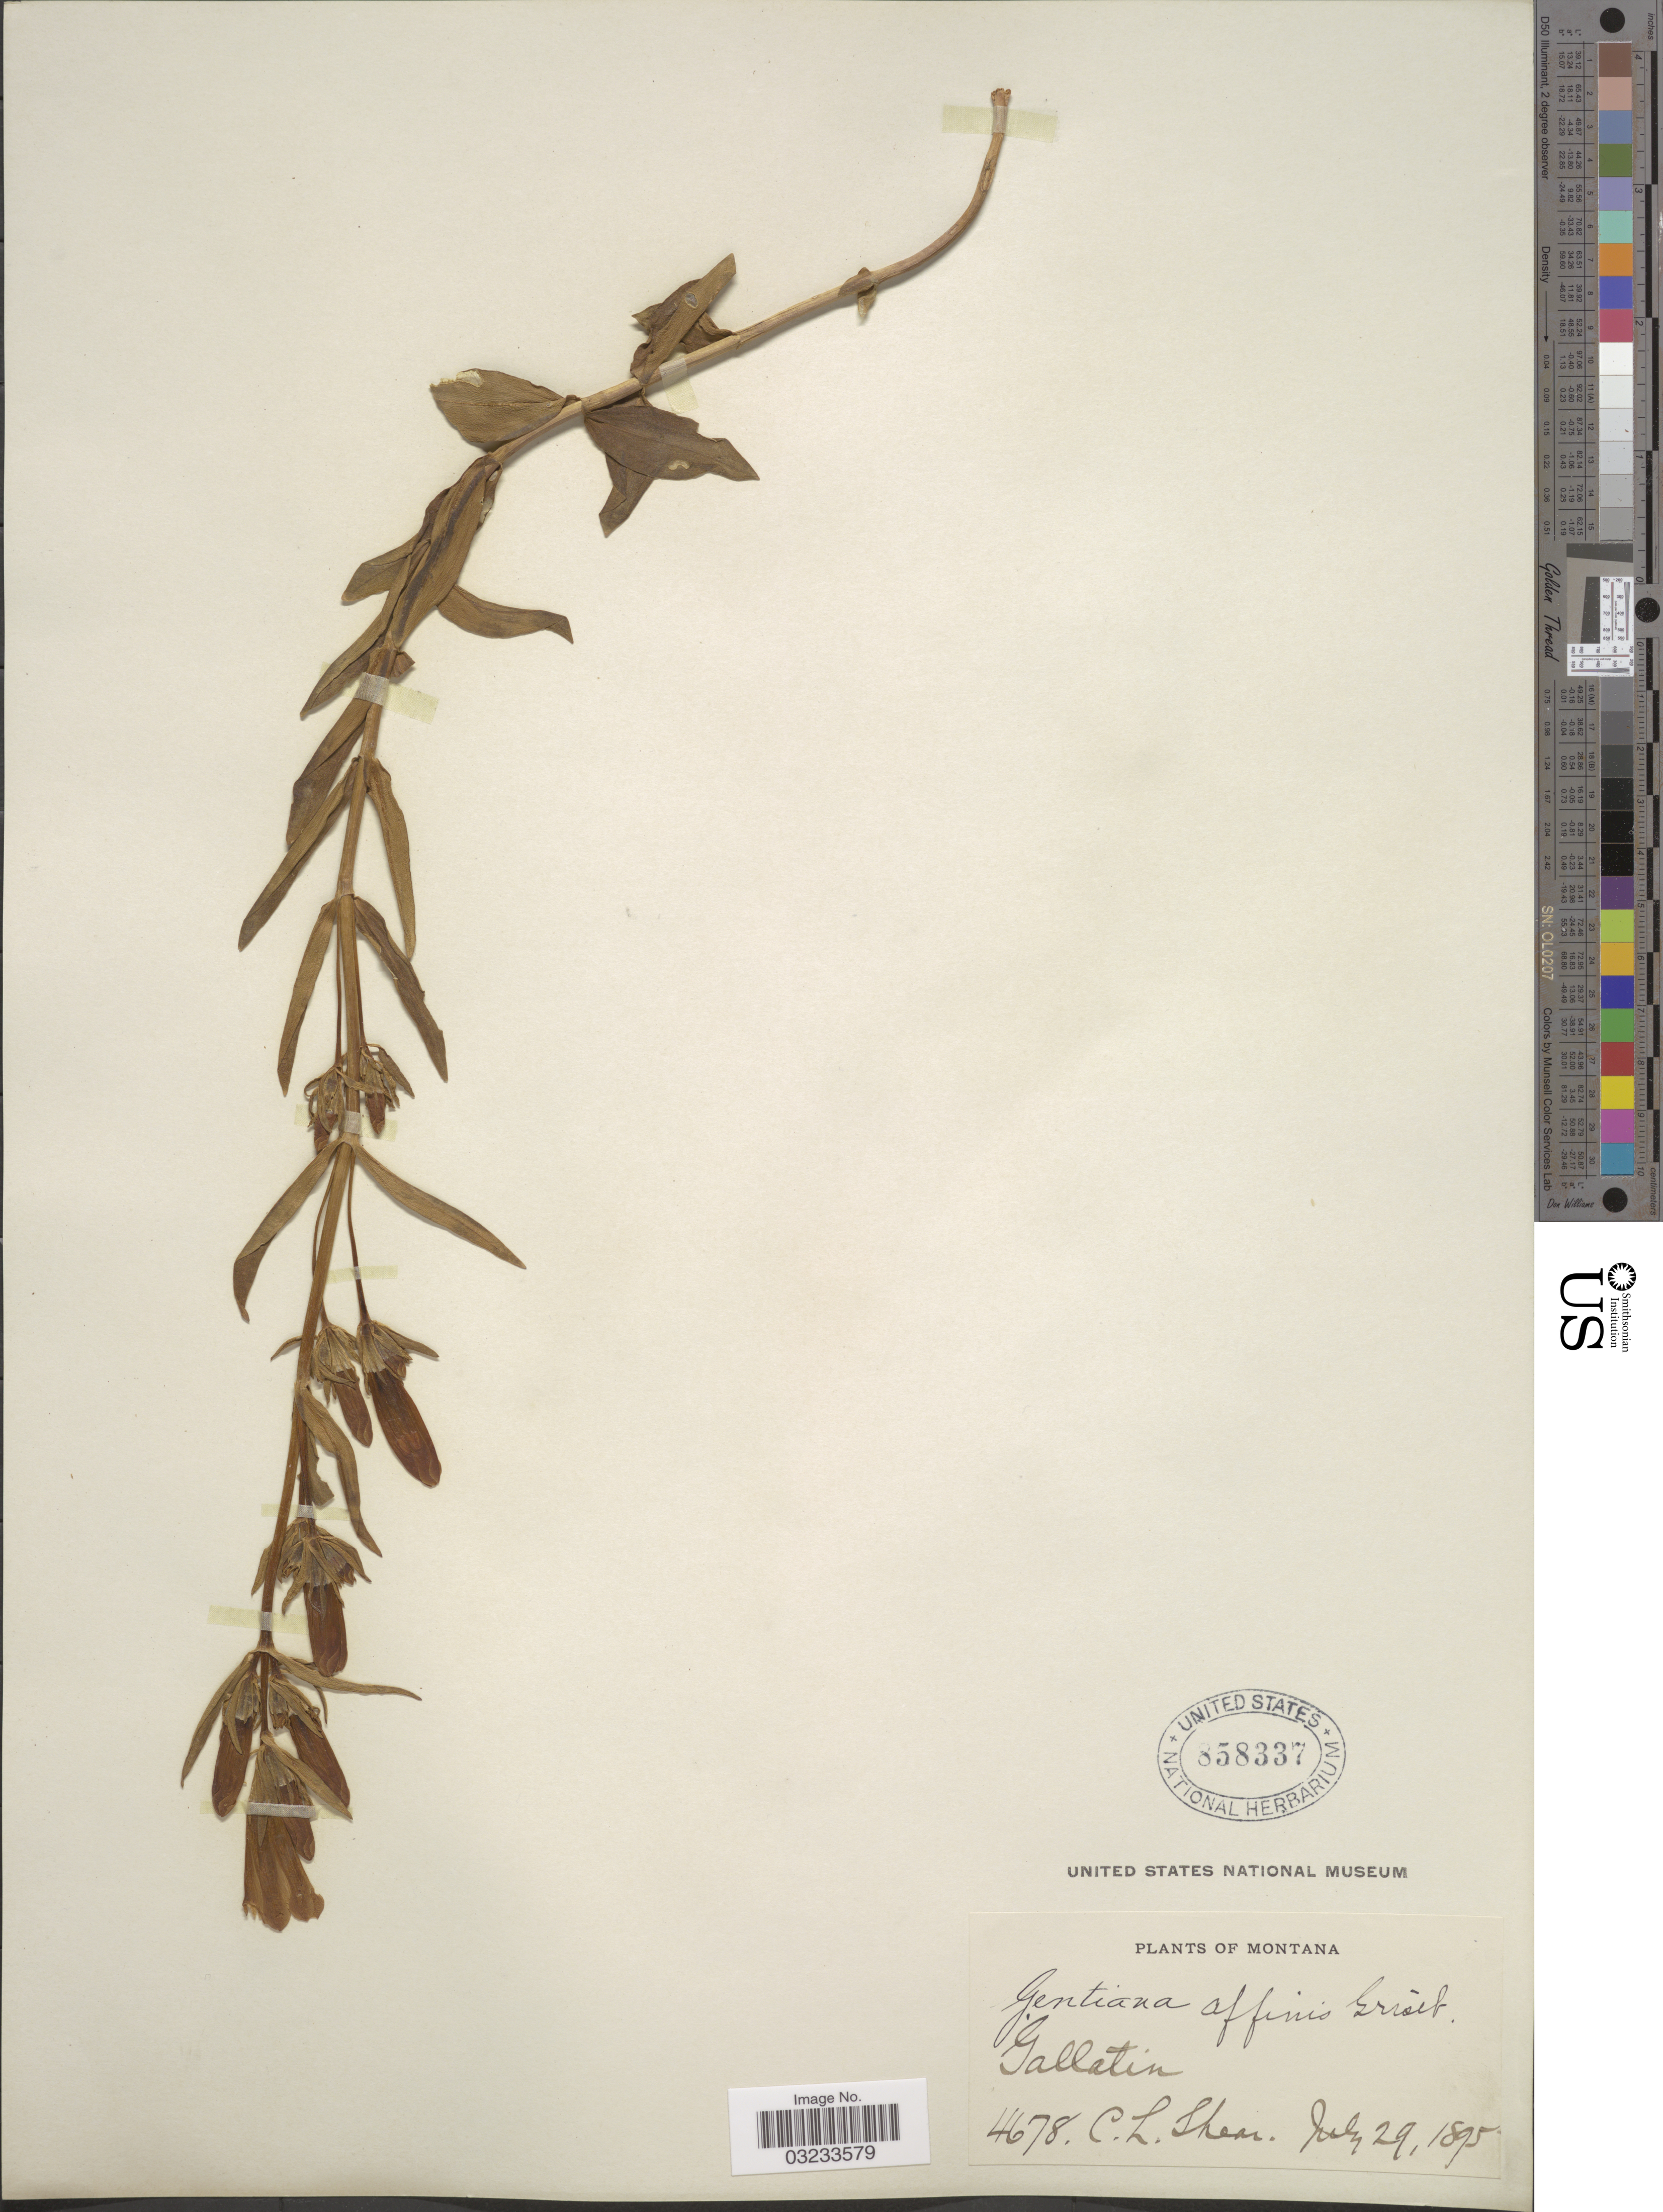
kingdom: Plantae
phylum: Tracheophyta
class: Magnoliopsida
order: Gentianales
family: Gentianaceae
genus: Gentiana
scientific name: Gentiana affinis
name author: Griseb.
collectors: C. L. Shear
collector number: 4678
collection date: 1895-07-29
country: United States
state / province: Montana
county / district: Gallatin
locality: Gallatin.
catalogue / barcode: US 858337